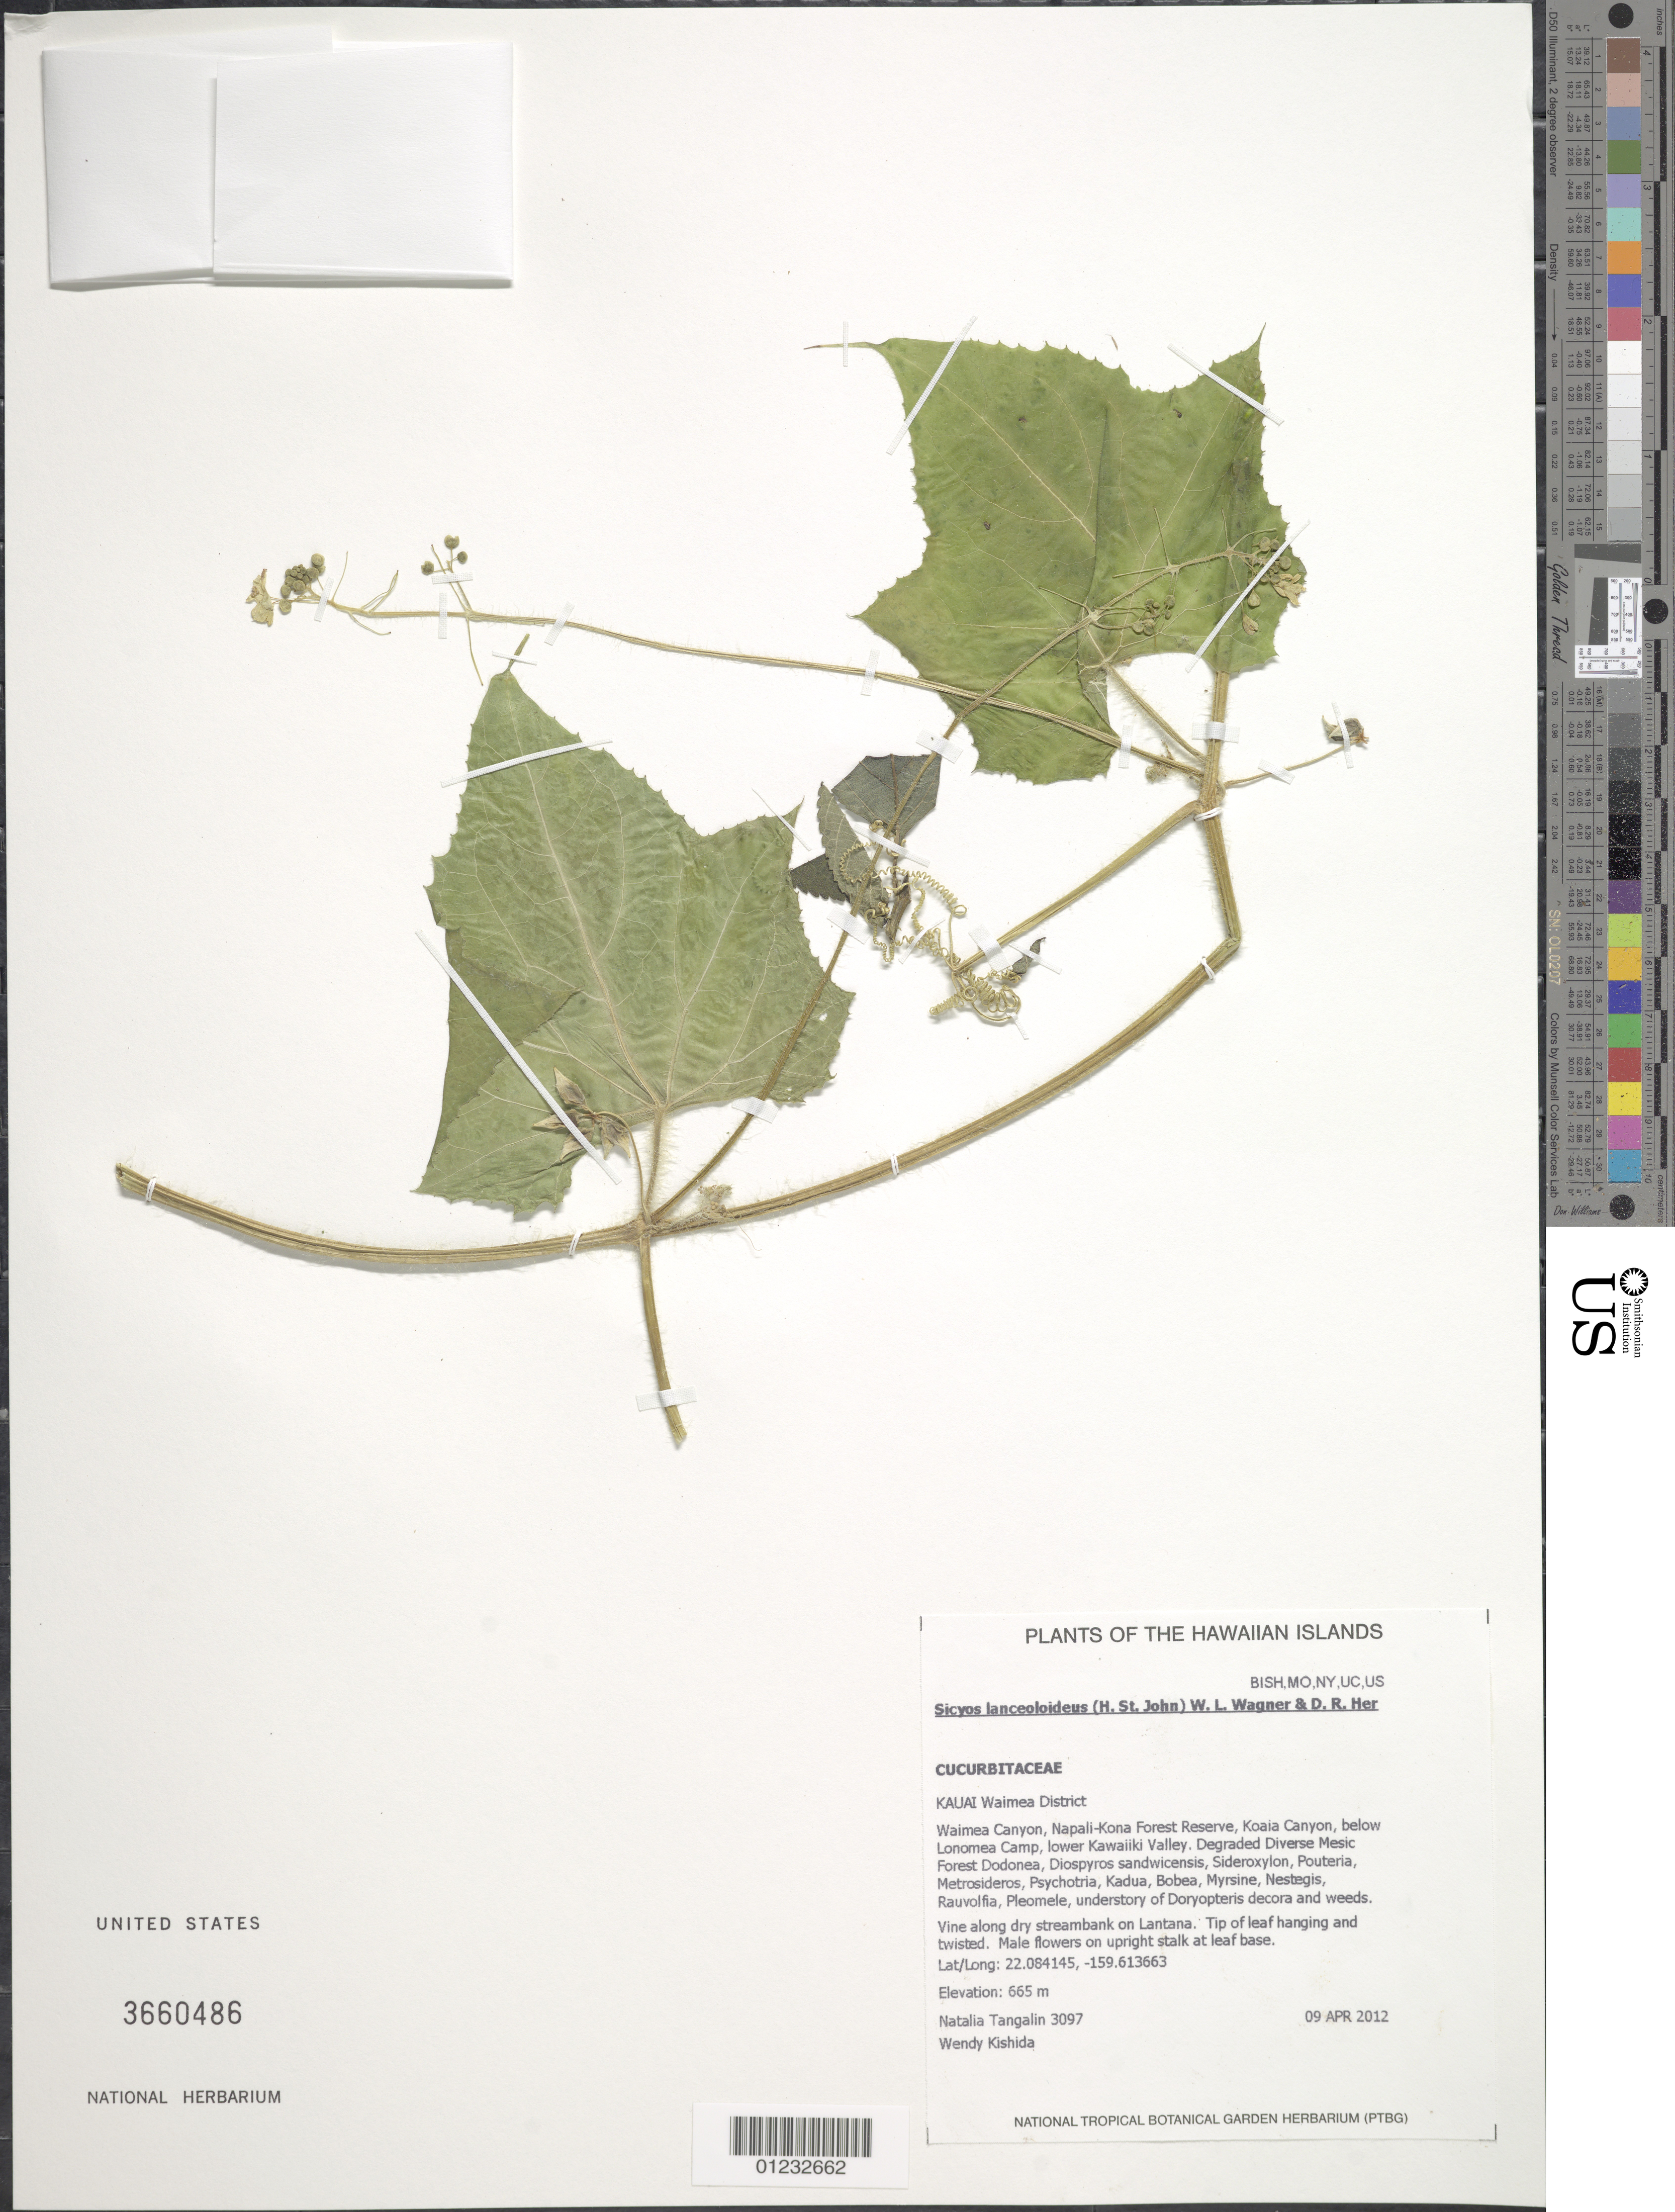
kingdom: Plantae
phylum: Tracheophyta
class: Magnoliopsida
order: Cucurbitales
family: Cucurbitaceae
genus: Sicyos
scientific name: Sicyos lanceoloideus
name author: (H. St. John) W.L. Wagner & D.R. Herbst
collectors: N. Tangalin & W. Kishida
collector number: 3097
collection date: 2012-04-09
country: United States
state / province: Hawaii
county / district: Kauai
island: Kaua'i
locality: Waimea District, Waimea Canyon, Napali-Kona forest Reserve, Koaia Canyon, below Lonomea Camp, lower Kawaiiki Valley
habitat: Degraded diverse mesic forest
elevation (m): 665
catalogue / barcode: US 3660486